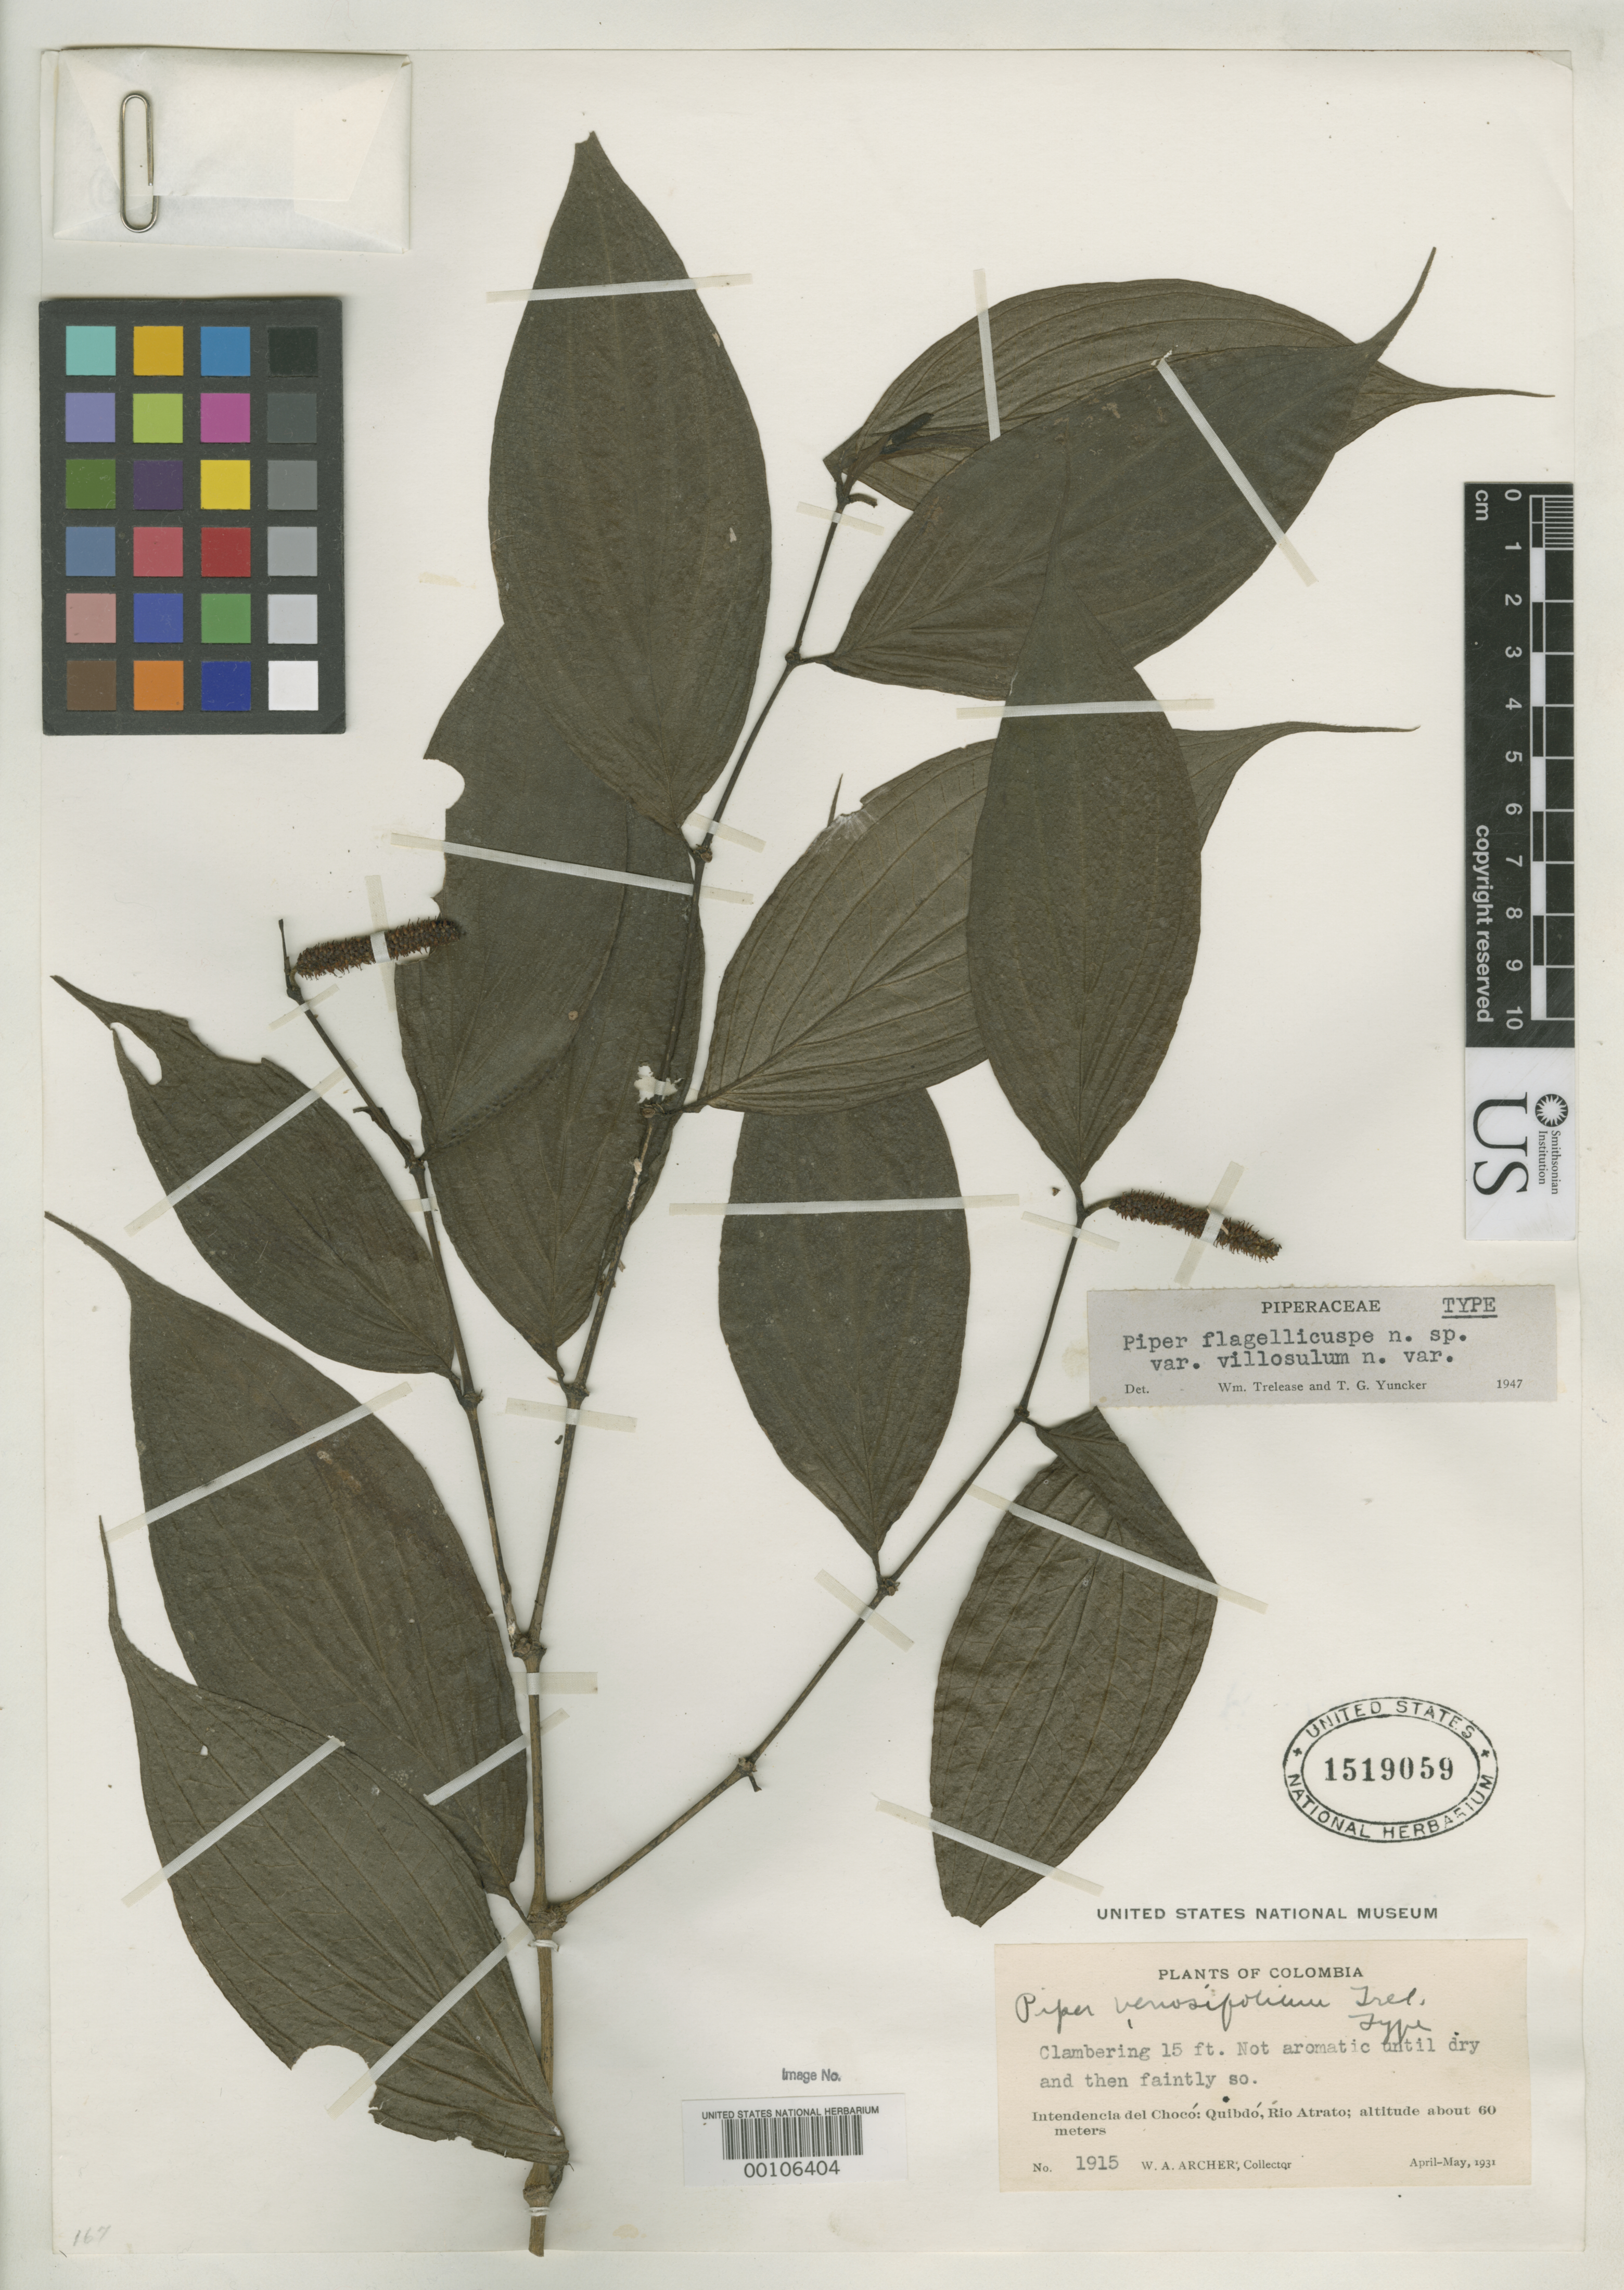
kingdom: Plantae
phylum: Tracheophyta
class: Magnoliopsida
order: Piperales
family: Piperaceae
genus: Piper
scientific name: Piper flagellicuspe var. villosulum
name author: Trel. & Yunck.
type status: Holotype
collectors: W. A. Archer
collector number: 1915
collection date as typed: Apr 1931 to -- May 1931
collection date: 1931-04/1931-05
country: Colombia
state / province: Chocó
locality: Quibdo, Rio Atrato.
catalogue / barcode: US 1519059